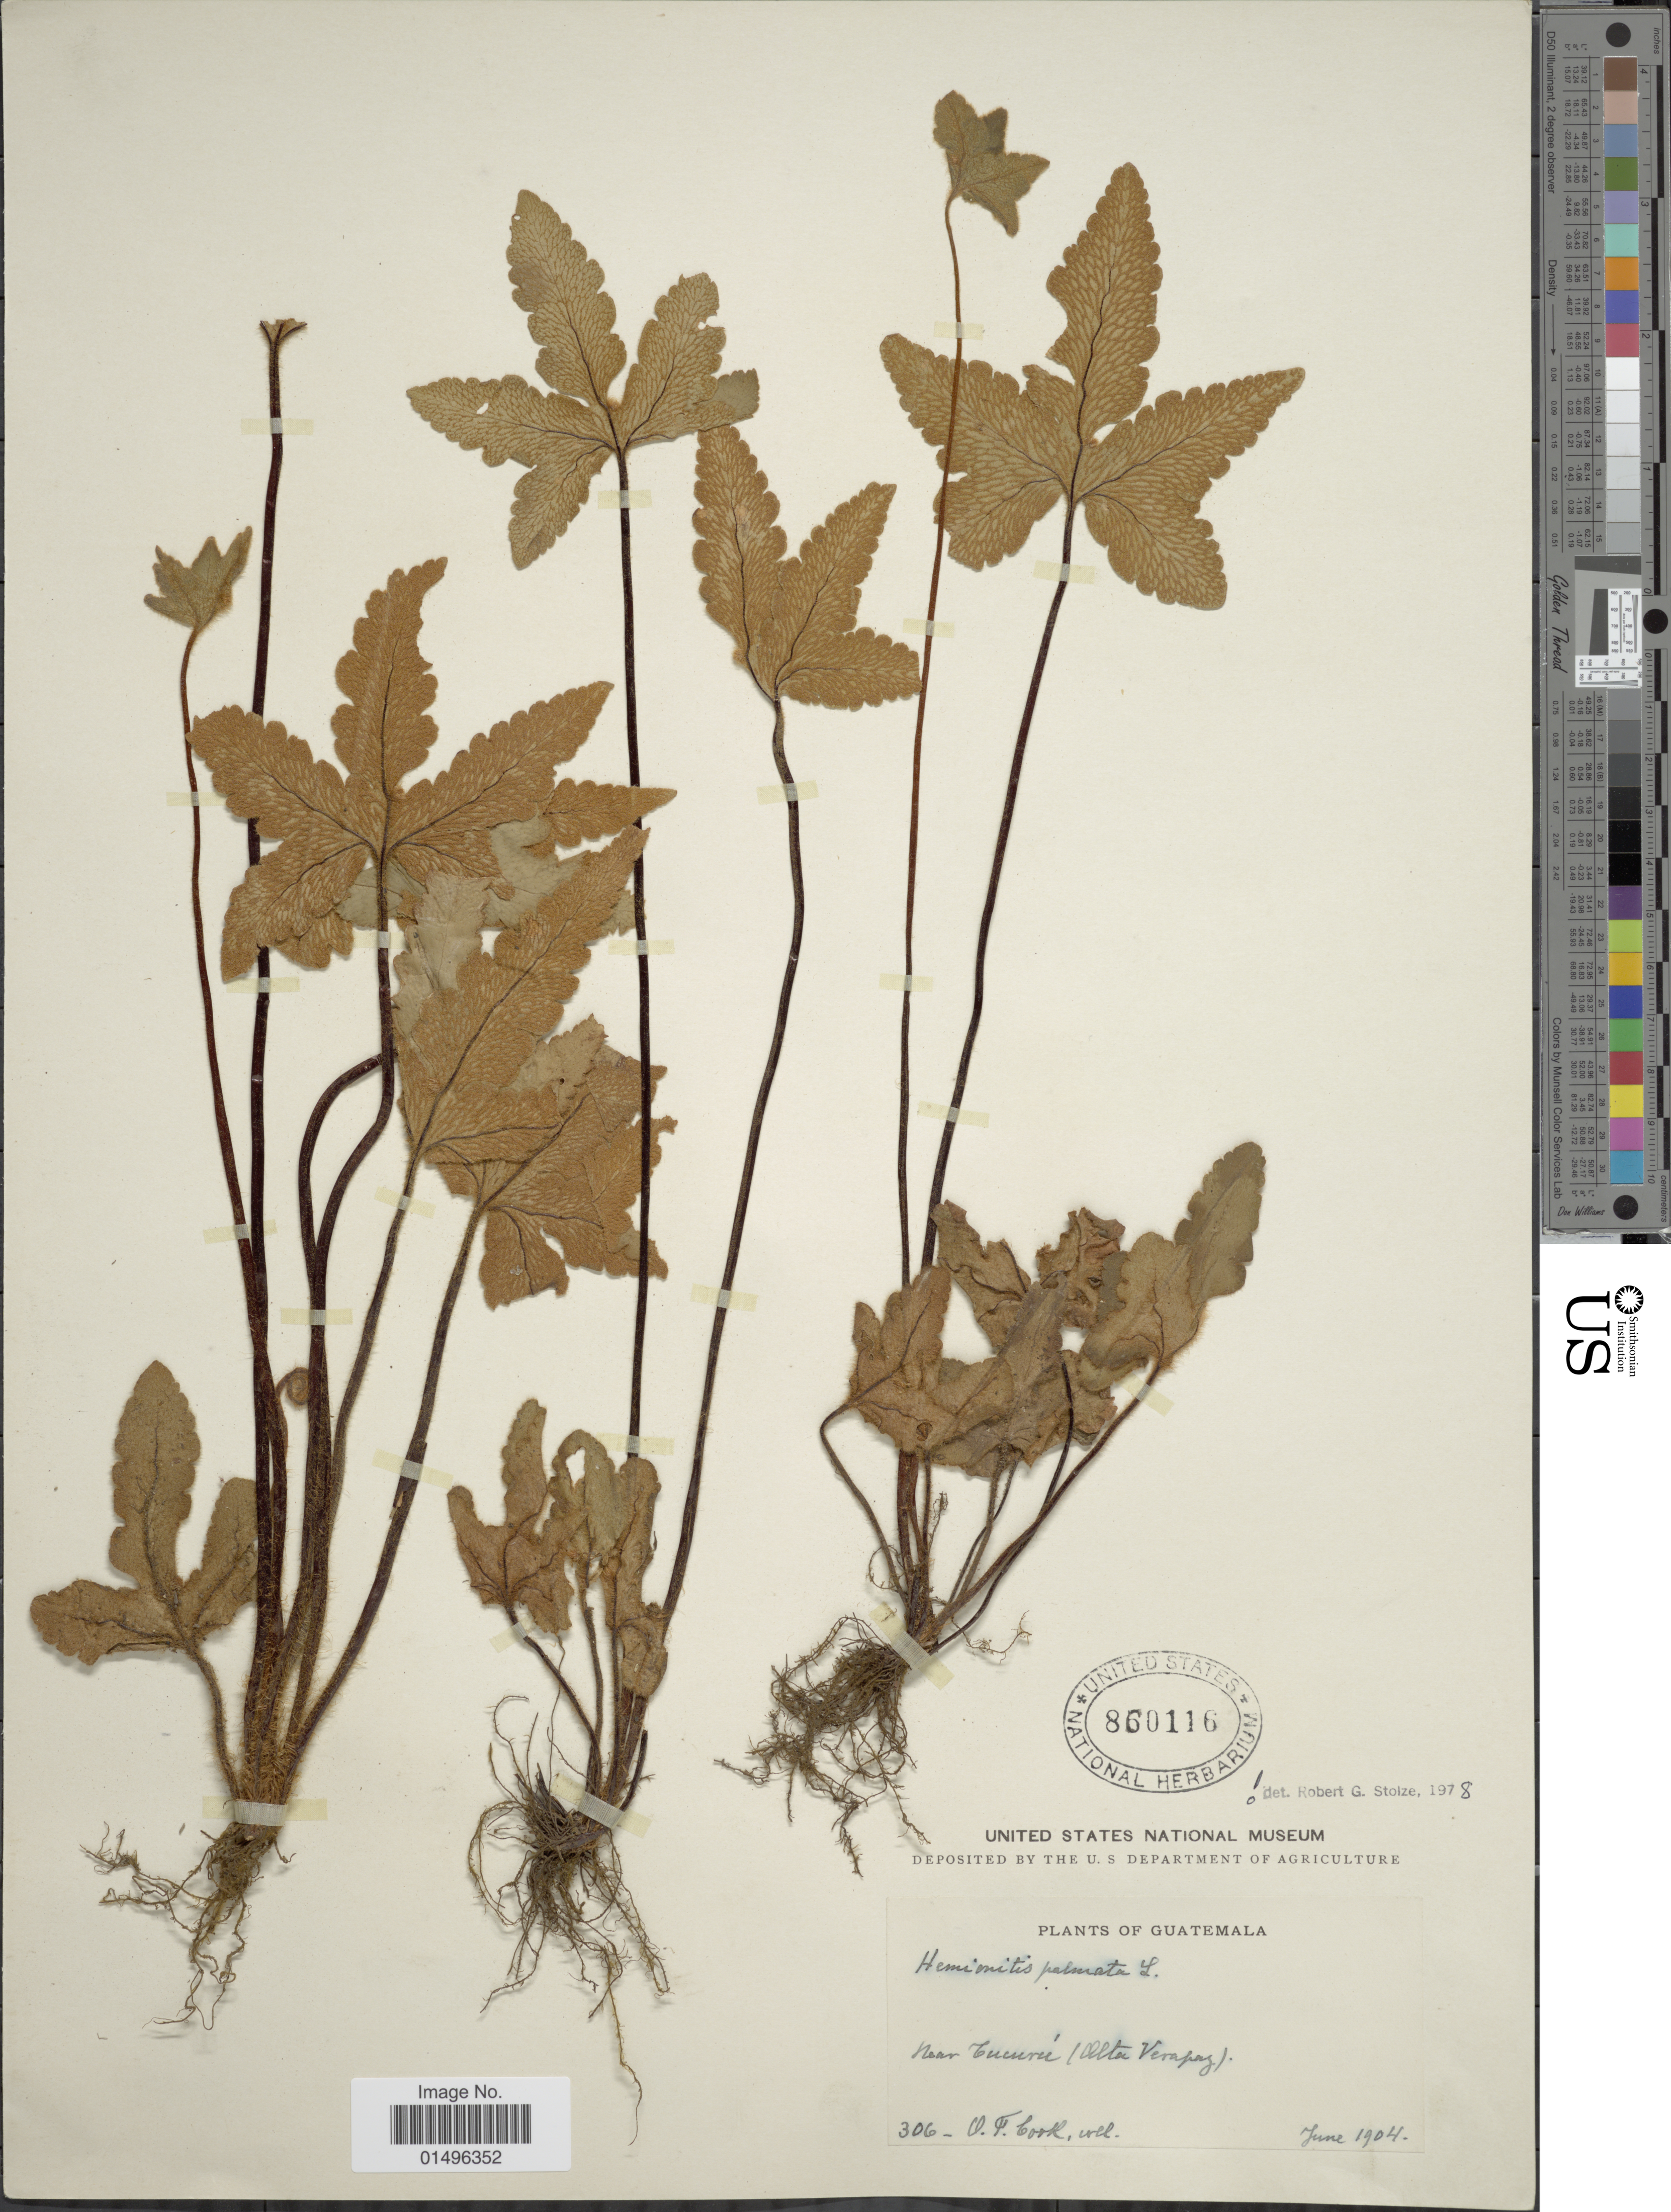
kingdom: Plantae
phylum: Tracheophyta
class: Polypodiopsida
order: Polypodiales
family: Pteridaceae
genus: Hemionitis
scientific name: Hemionitis palmata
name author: L.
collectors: O. F. Cook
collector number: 306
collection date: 1904-06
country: Guatemala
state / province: Alta Verapaz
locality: Guatemala, near Tucurú (Alta Verapaz).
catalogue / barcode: US 860116